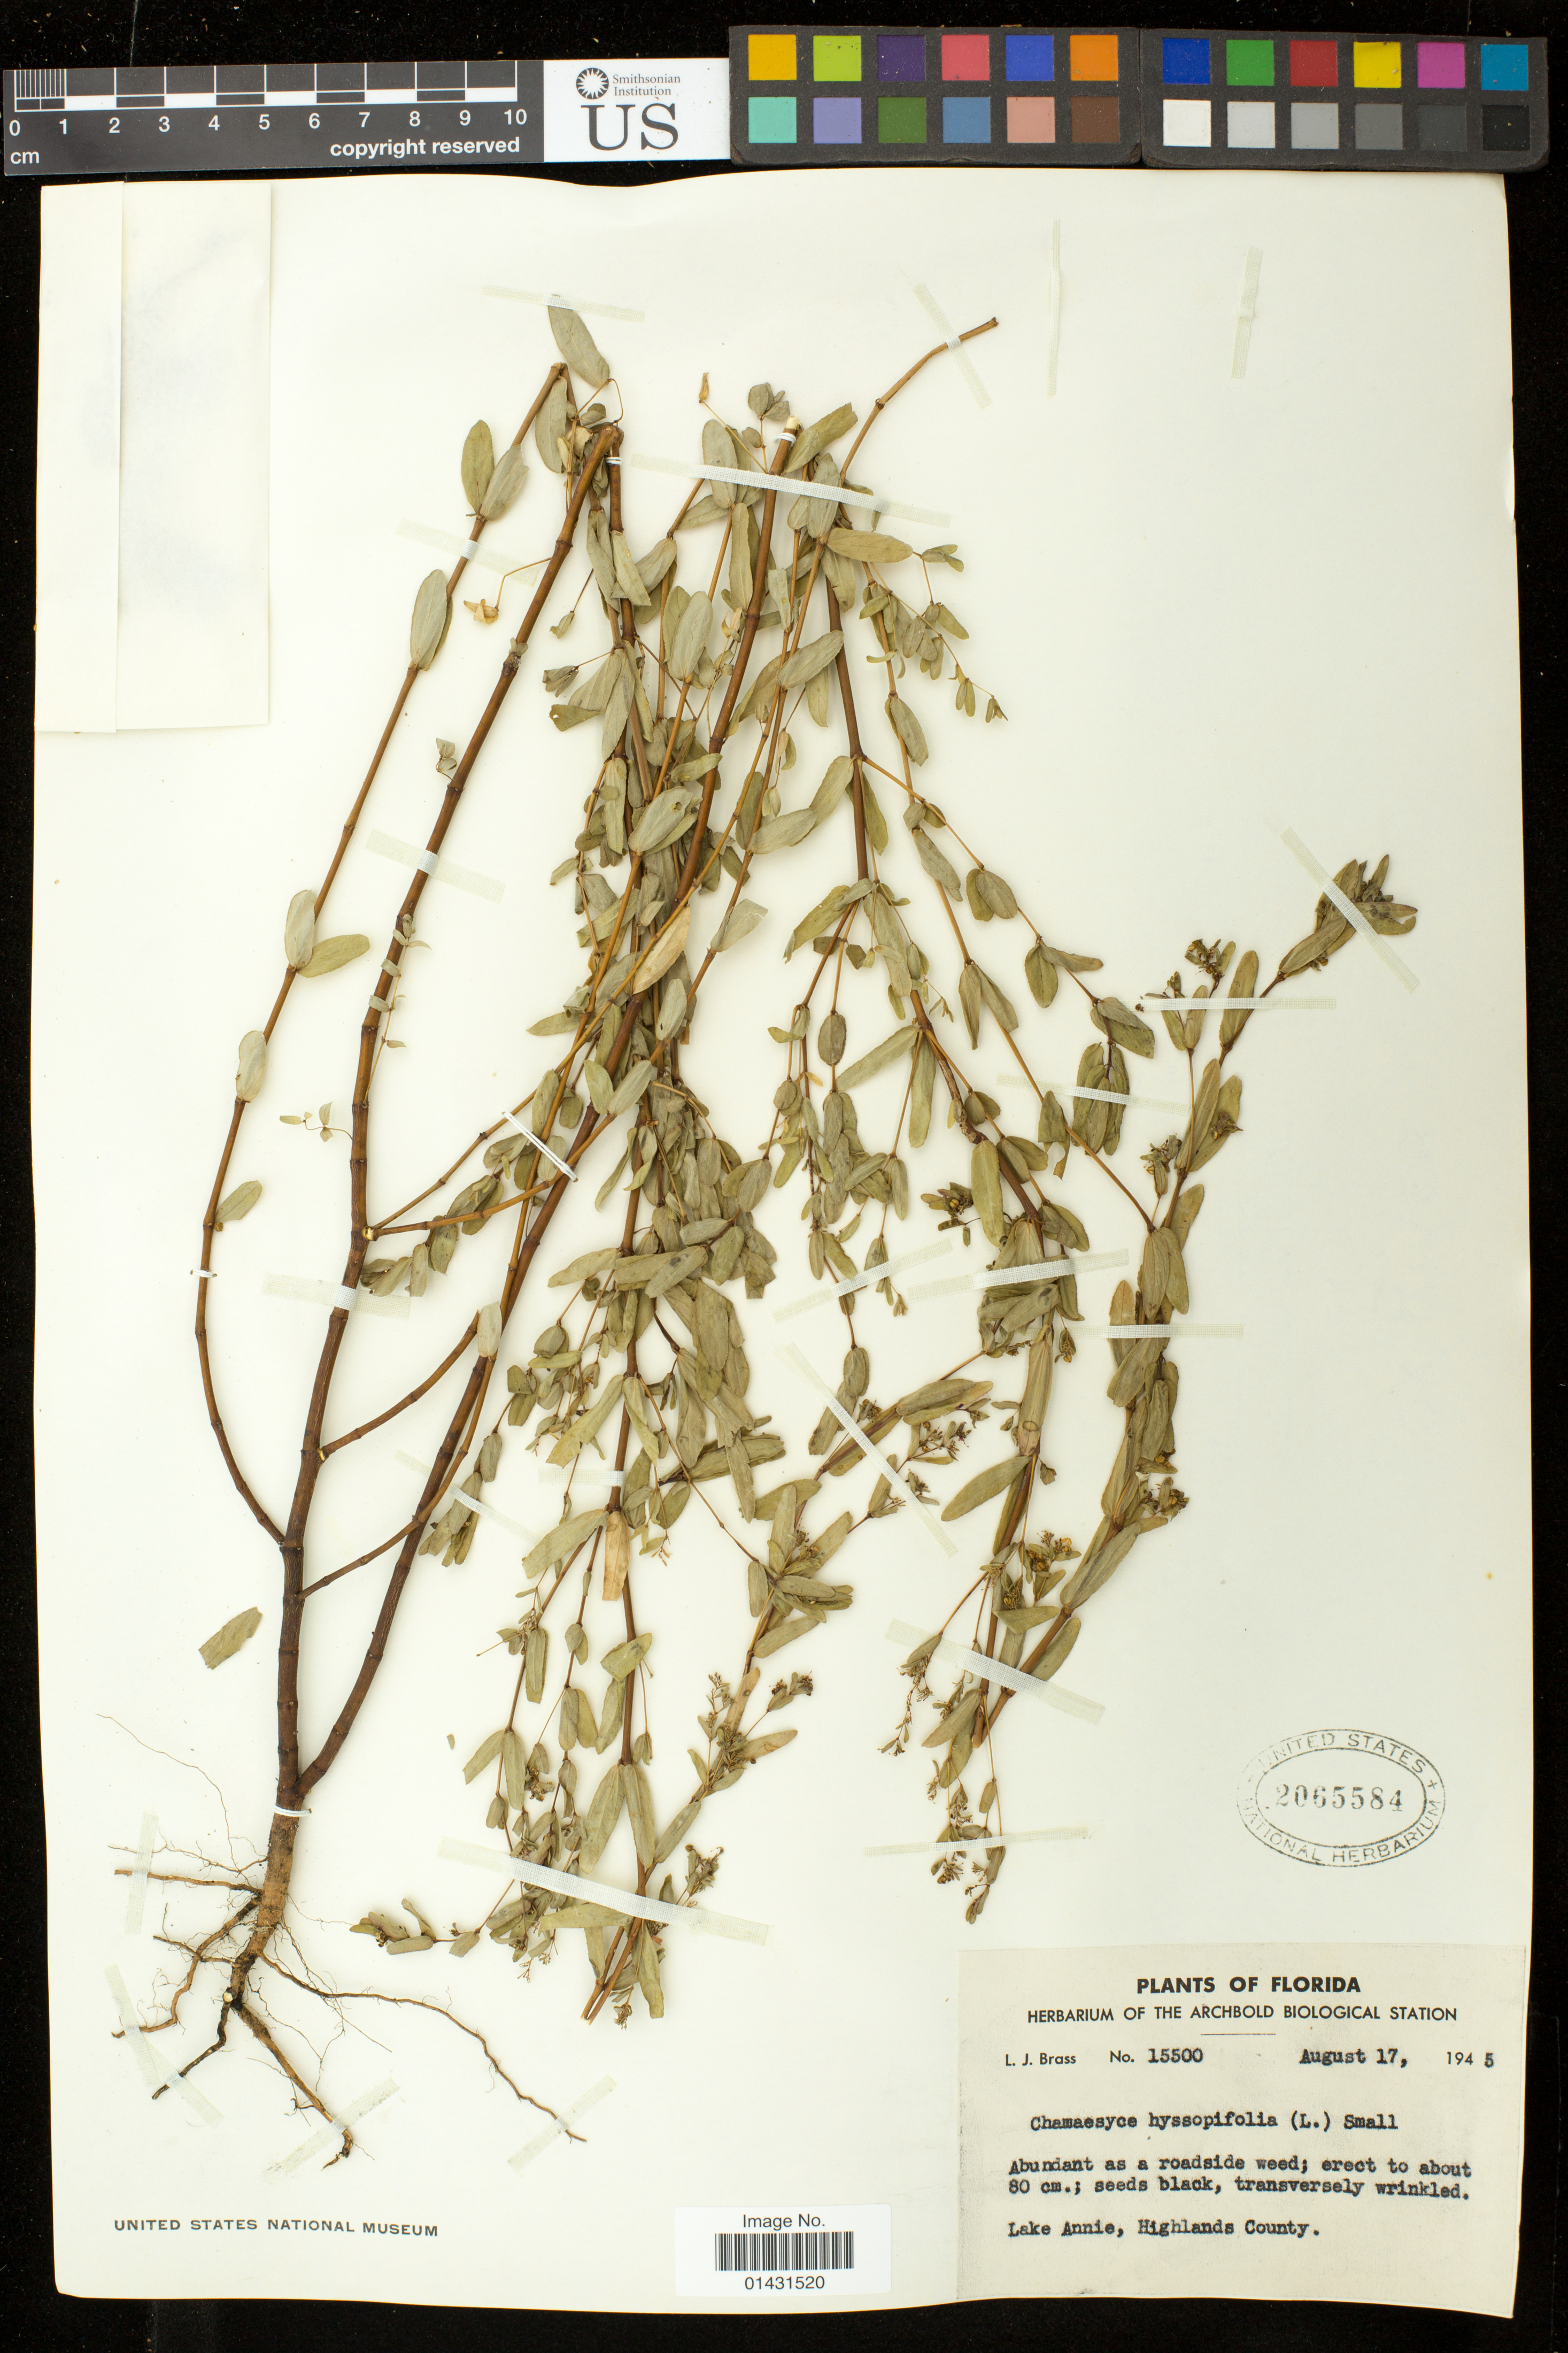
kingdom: Plantae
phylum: Tracheophyta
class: Magnoliopsida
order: Malpighiales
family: Euphorbiaceae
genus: Euphorbia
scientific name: Euphorbia hyssopifolia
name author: L.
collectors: L. J. Brass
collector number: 15500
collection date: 1945-08-17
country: United States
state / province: Florida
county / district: Highlands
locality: Lake Annie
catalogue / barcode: US 2065584